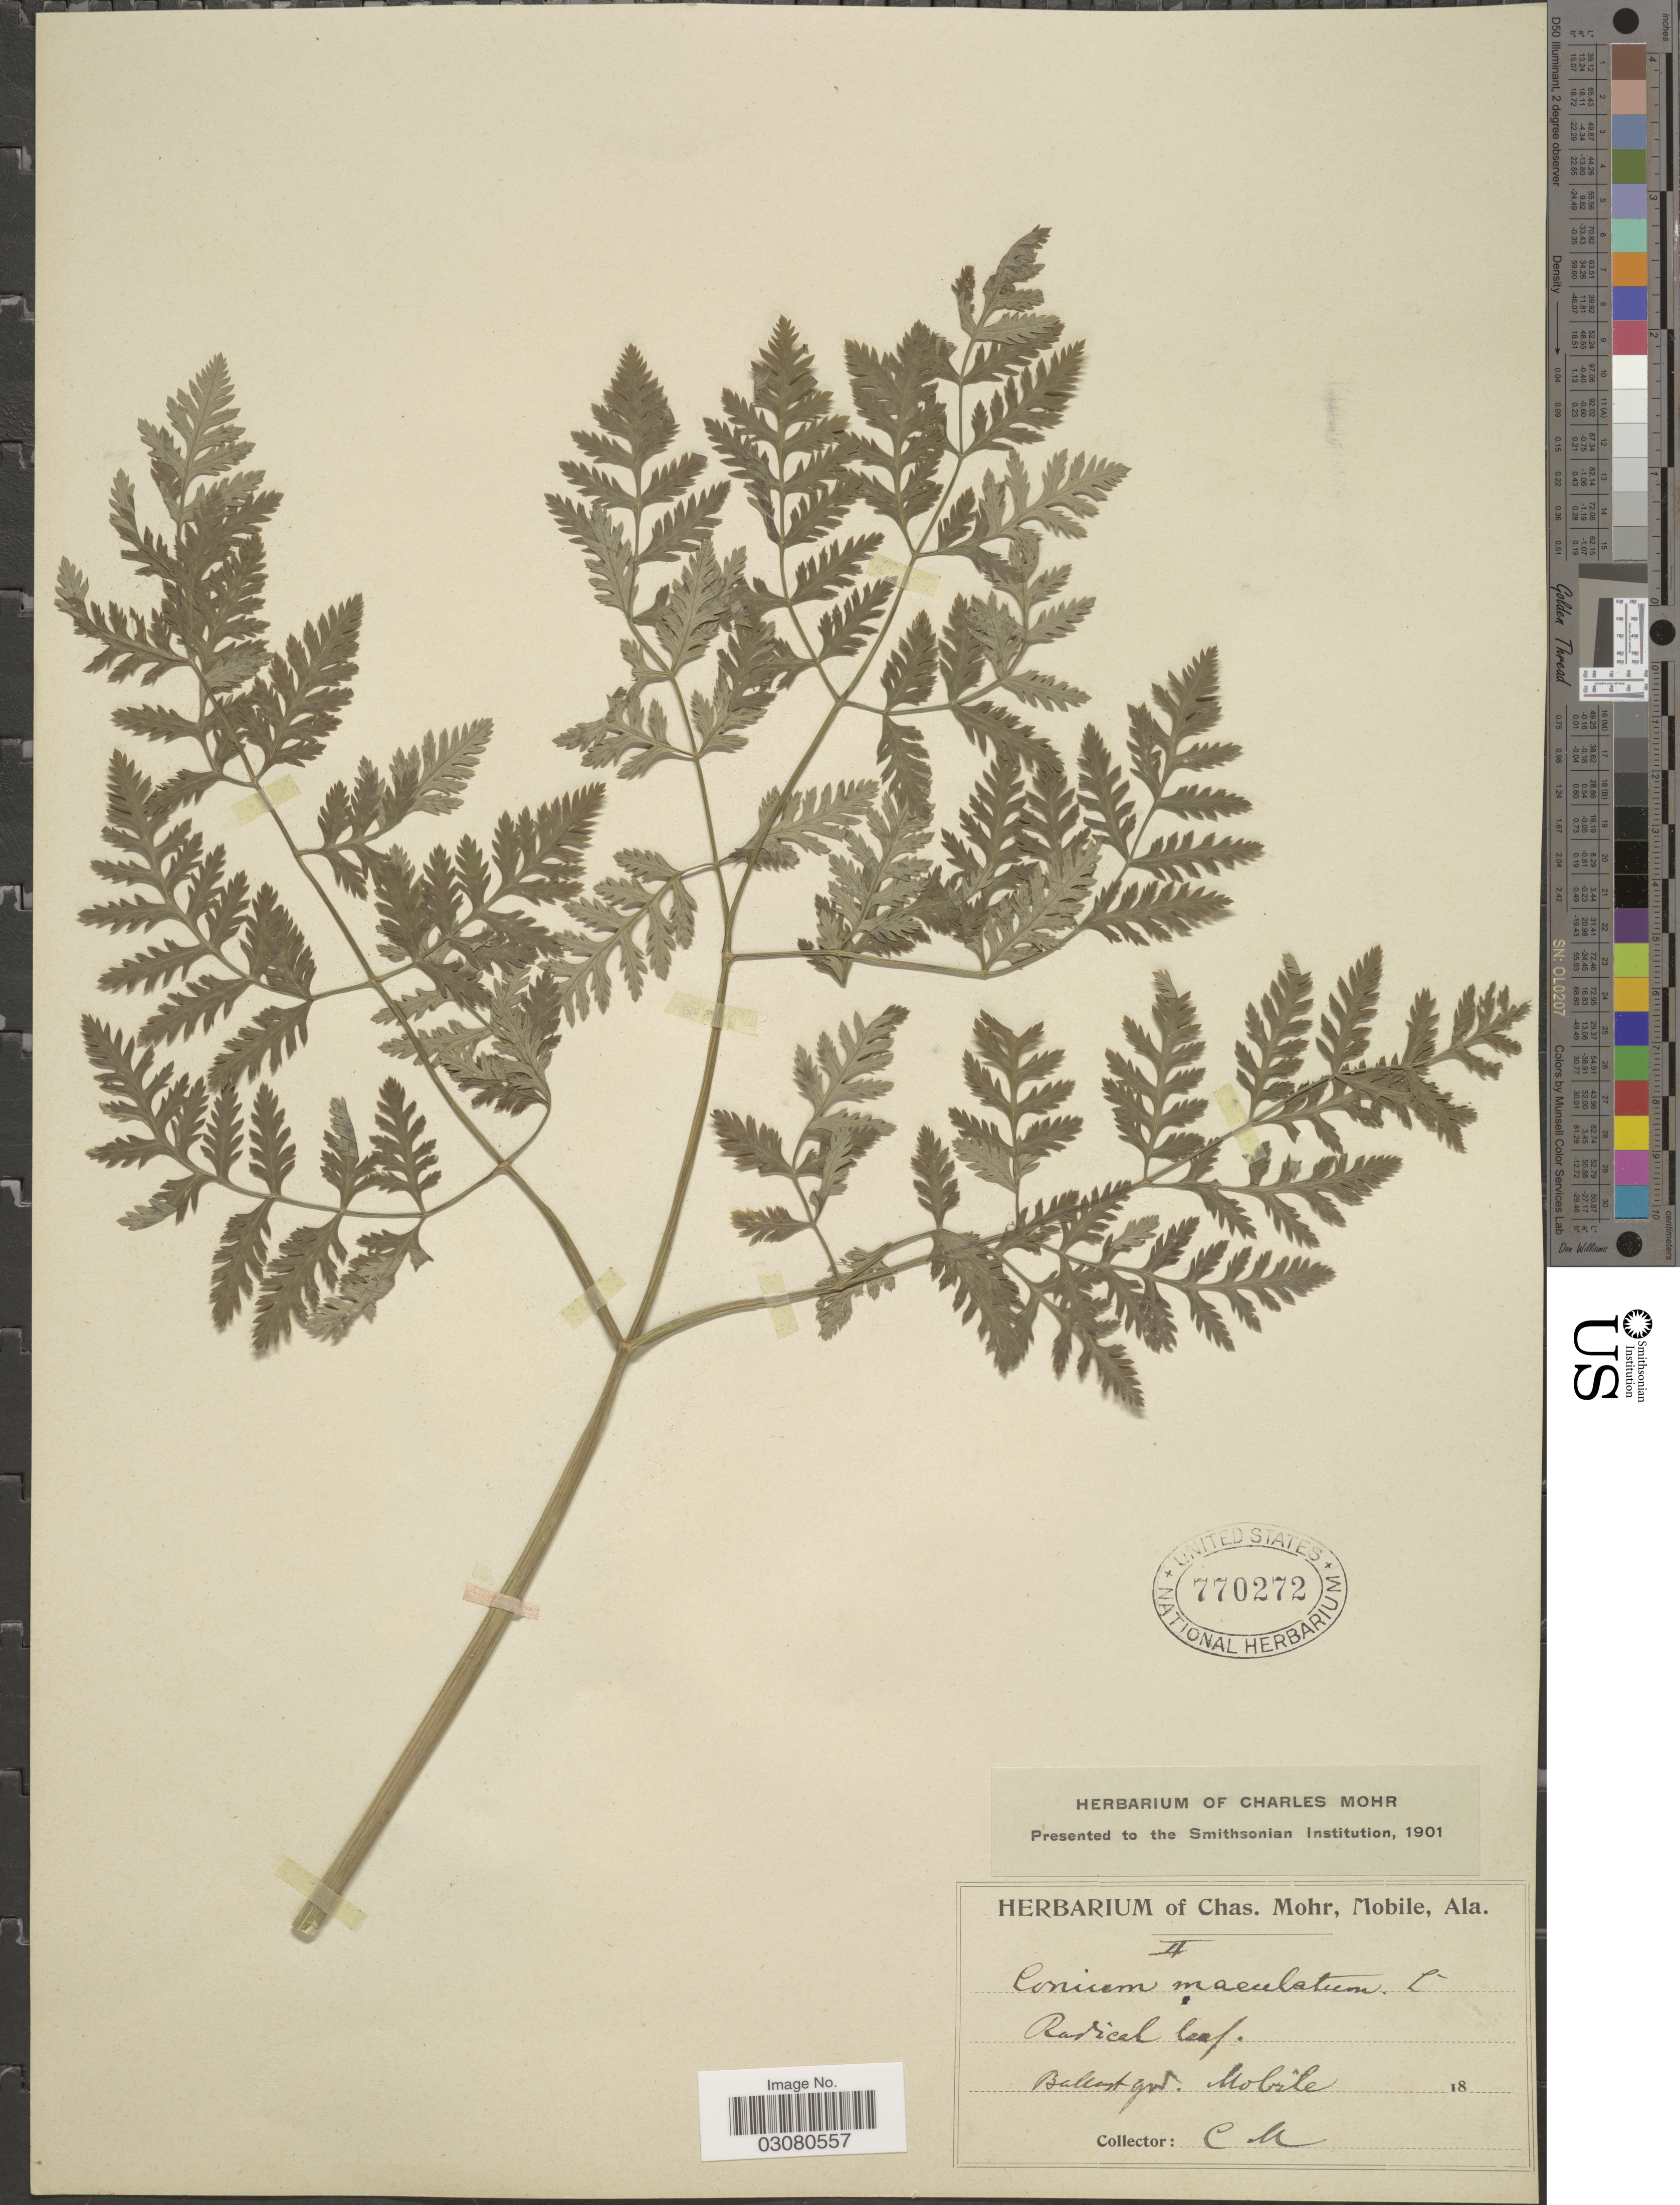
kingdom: Plantae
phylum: Tracheophyta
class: Magnoliopsida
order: Apiales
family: Apiaceae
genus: Conium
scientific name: Conium maculatum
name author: L.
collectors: Mohr, C. T. (herbarium)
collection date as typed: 18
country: United States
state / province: Alabama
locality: Mobile.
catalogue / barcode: US 770272